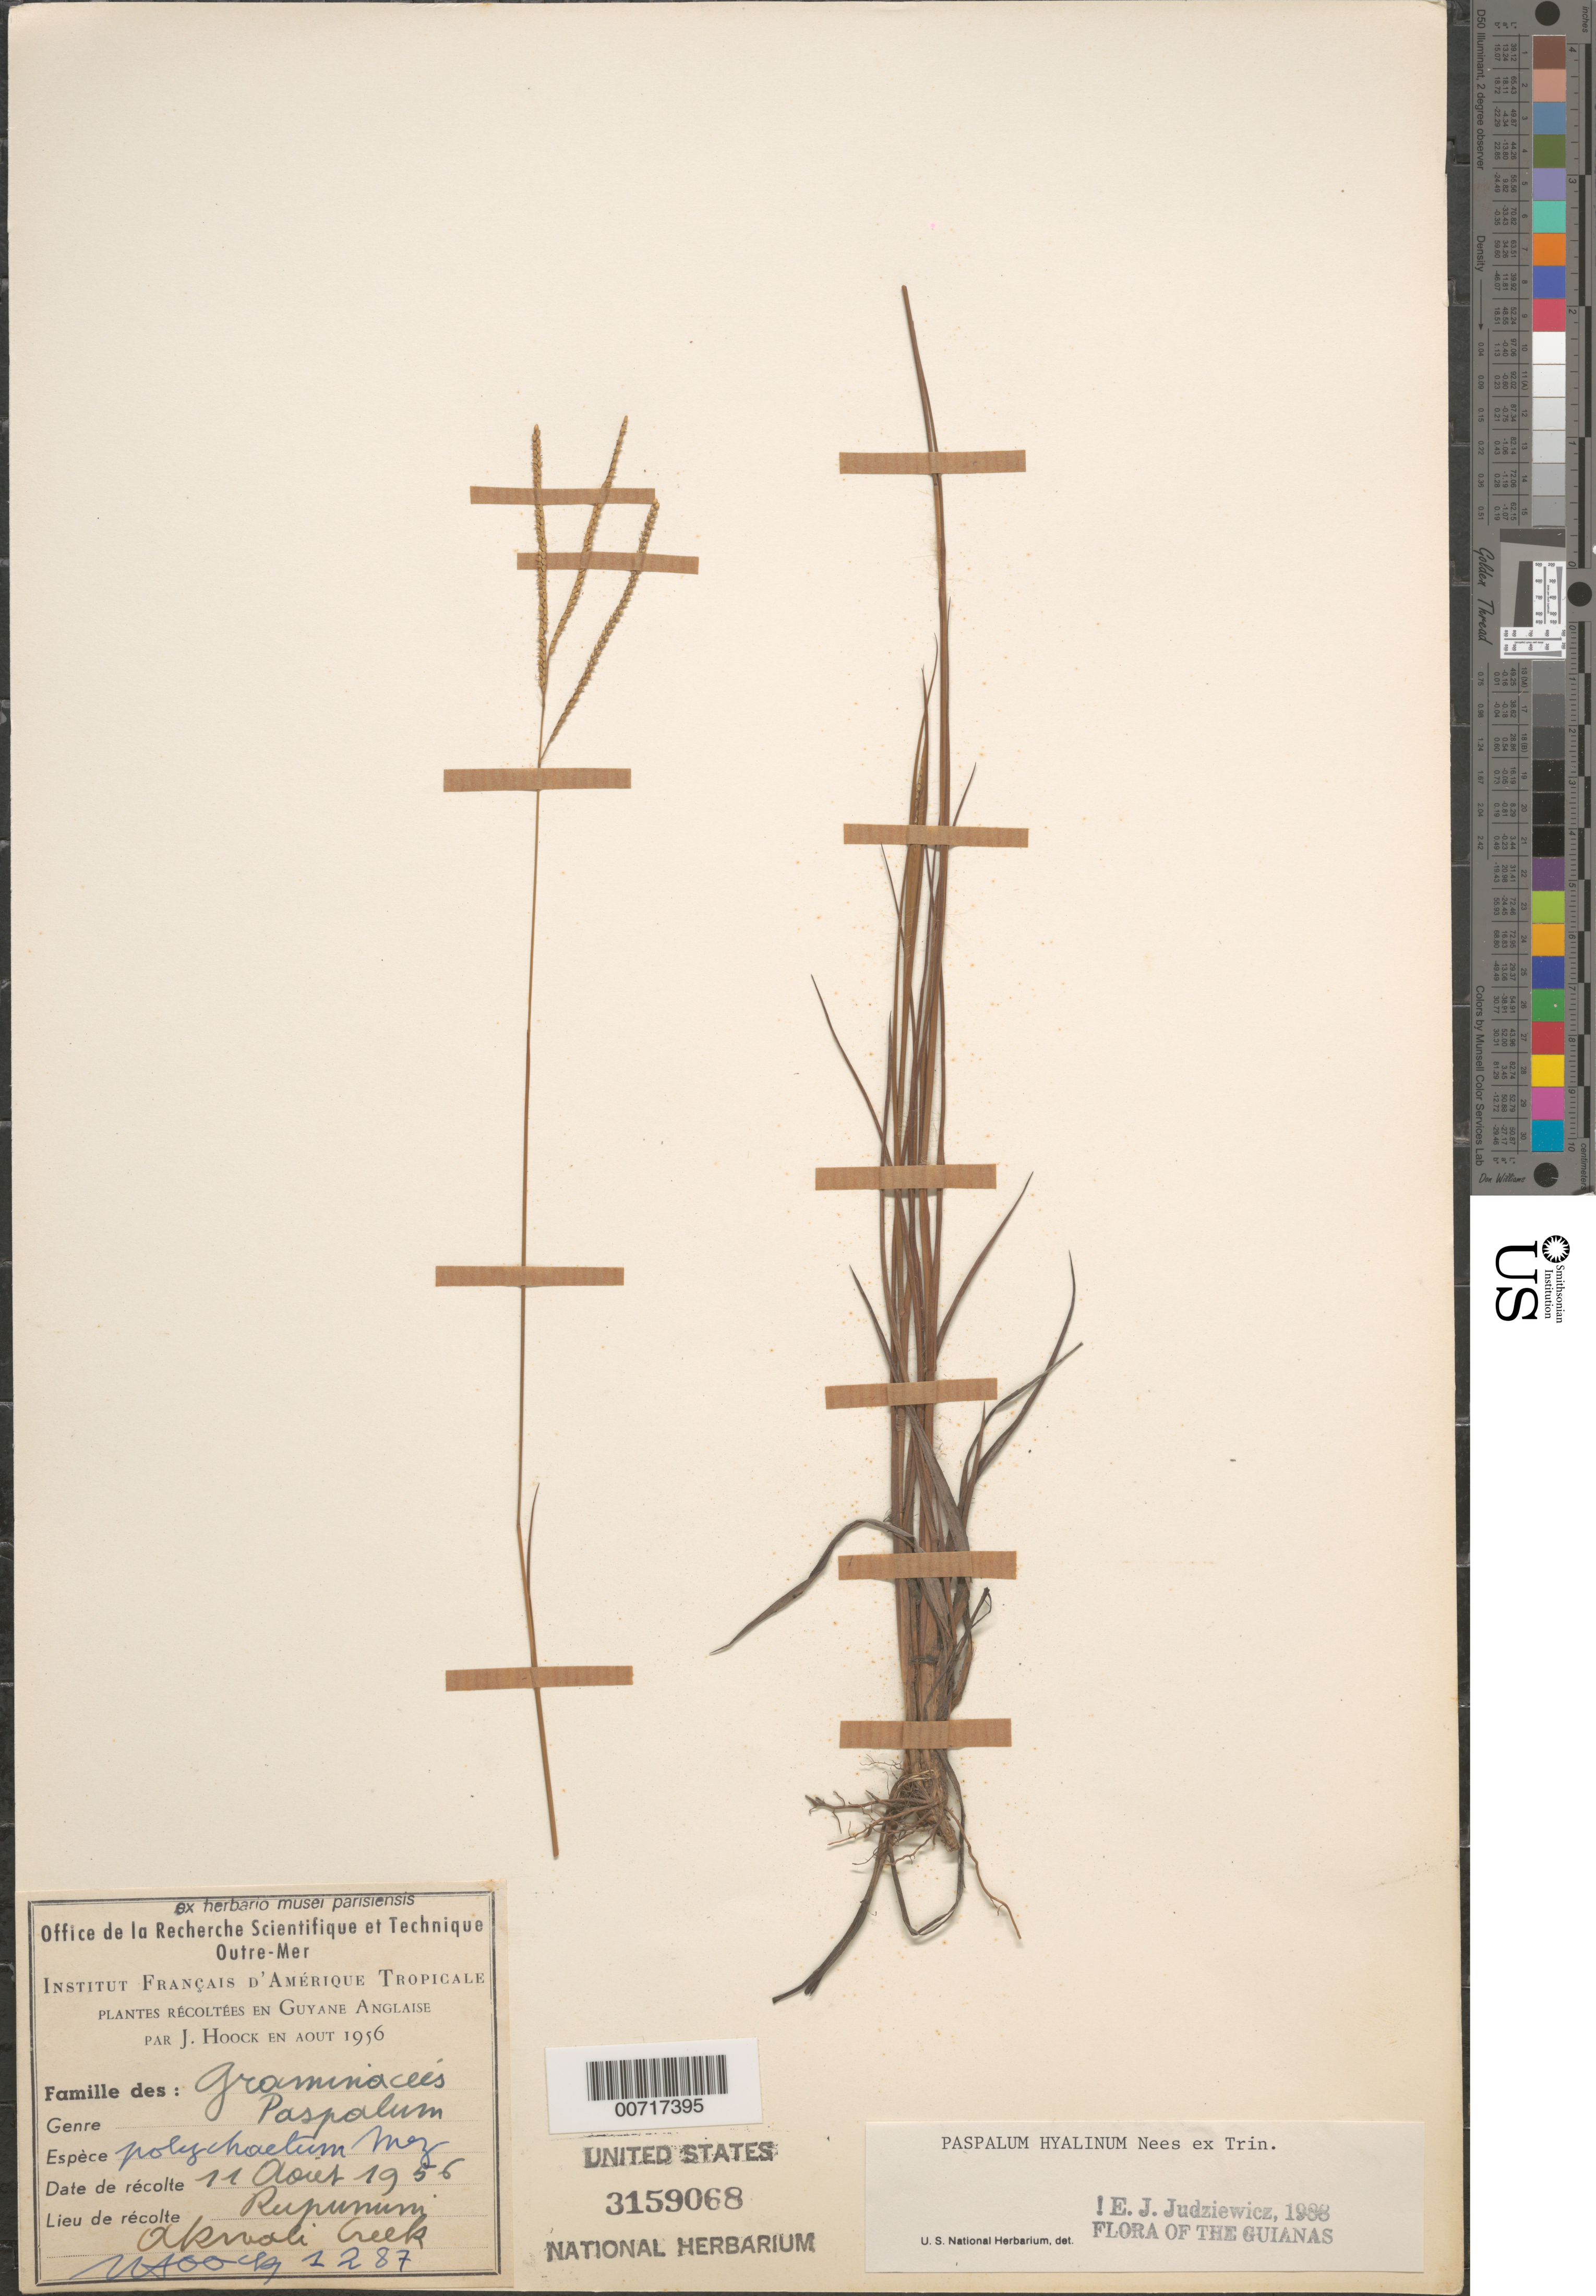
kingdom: Plantae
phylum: Tracheophyta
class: Liliopsida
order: Poales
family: Poaceae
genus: Paspalum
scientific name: Paspalum hyalinum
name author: Nees ex Trin.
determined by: Judziewicz, E. J.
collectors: J. Hoock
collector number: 1287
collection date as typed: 11-Aug-56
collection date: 1956-08-11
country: Guyana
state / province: U. Takutu-U. Essequibo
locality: Rupununi, Route d'Akwali Creek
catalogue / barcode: US 3159068